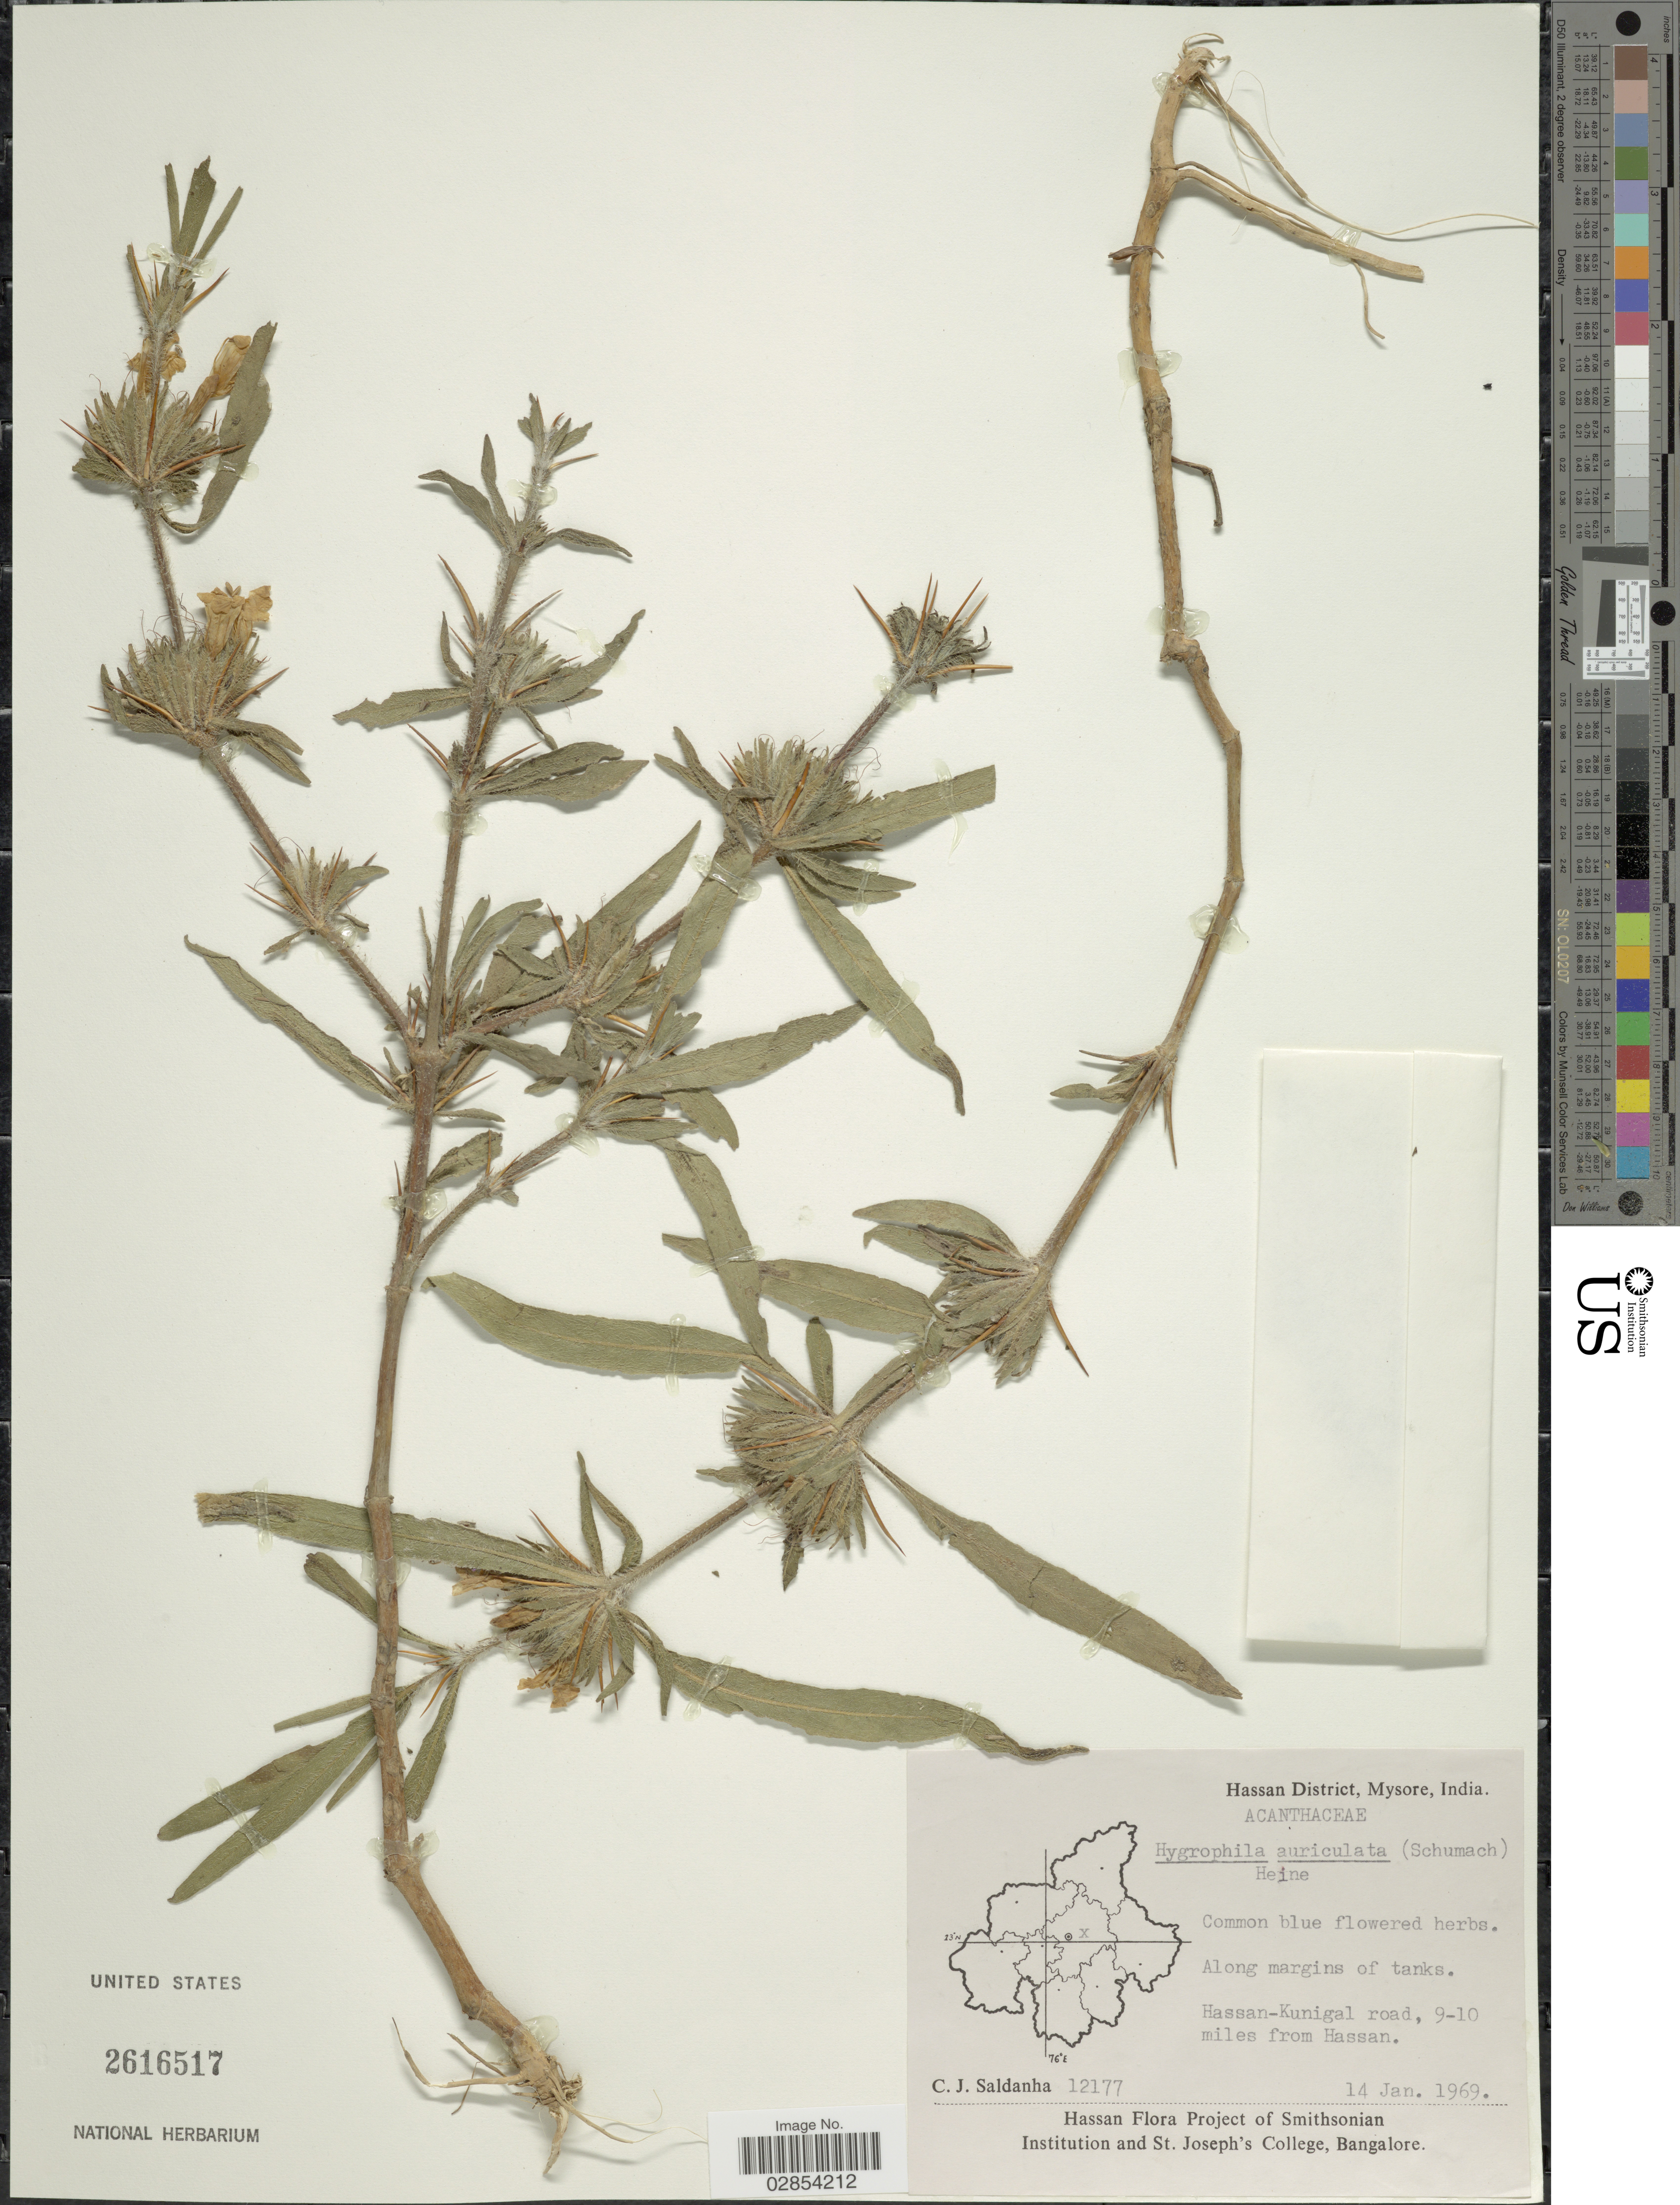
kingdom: Plantae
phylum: Tracheophyta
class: Magnoliopsida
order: Lamiales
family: Acanthaceae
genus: Hygrophila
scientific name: Hygrophila auriculata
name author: (Schumach.) Heine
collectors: C. J. Saldanha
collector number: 12177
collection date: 1969-01-14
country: India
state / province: Karnataka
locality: Hassan District, Mysore. Hassan-Kunigal road, 9-10 miles from Hassan.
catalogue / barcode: US 2616517